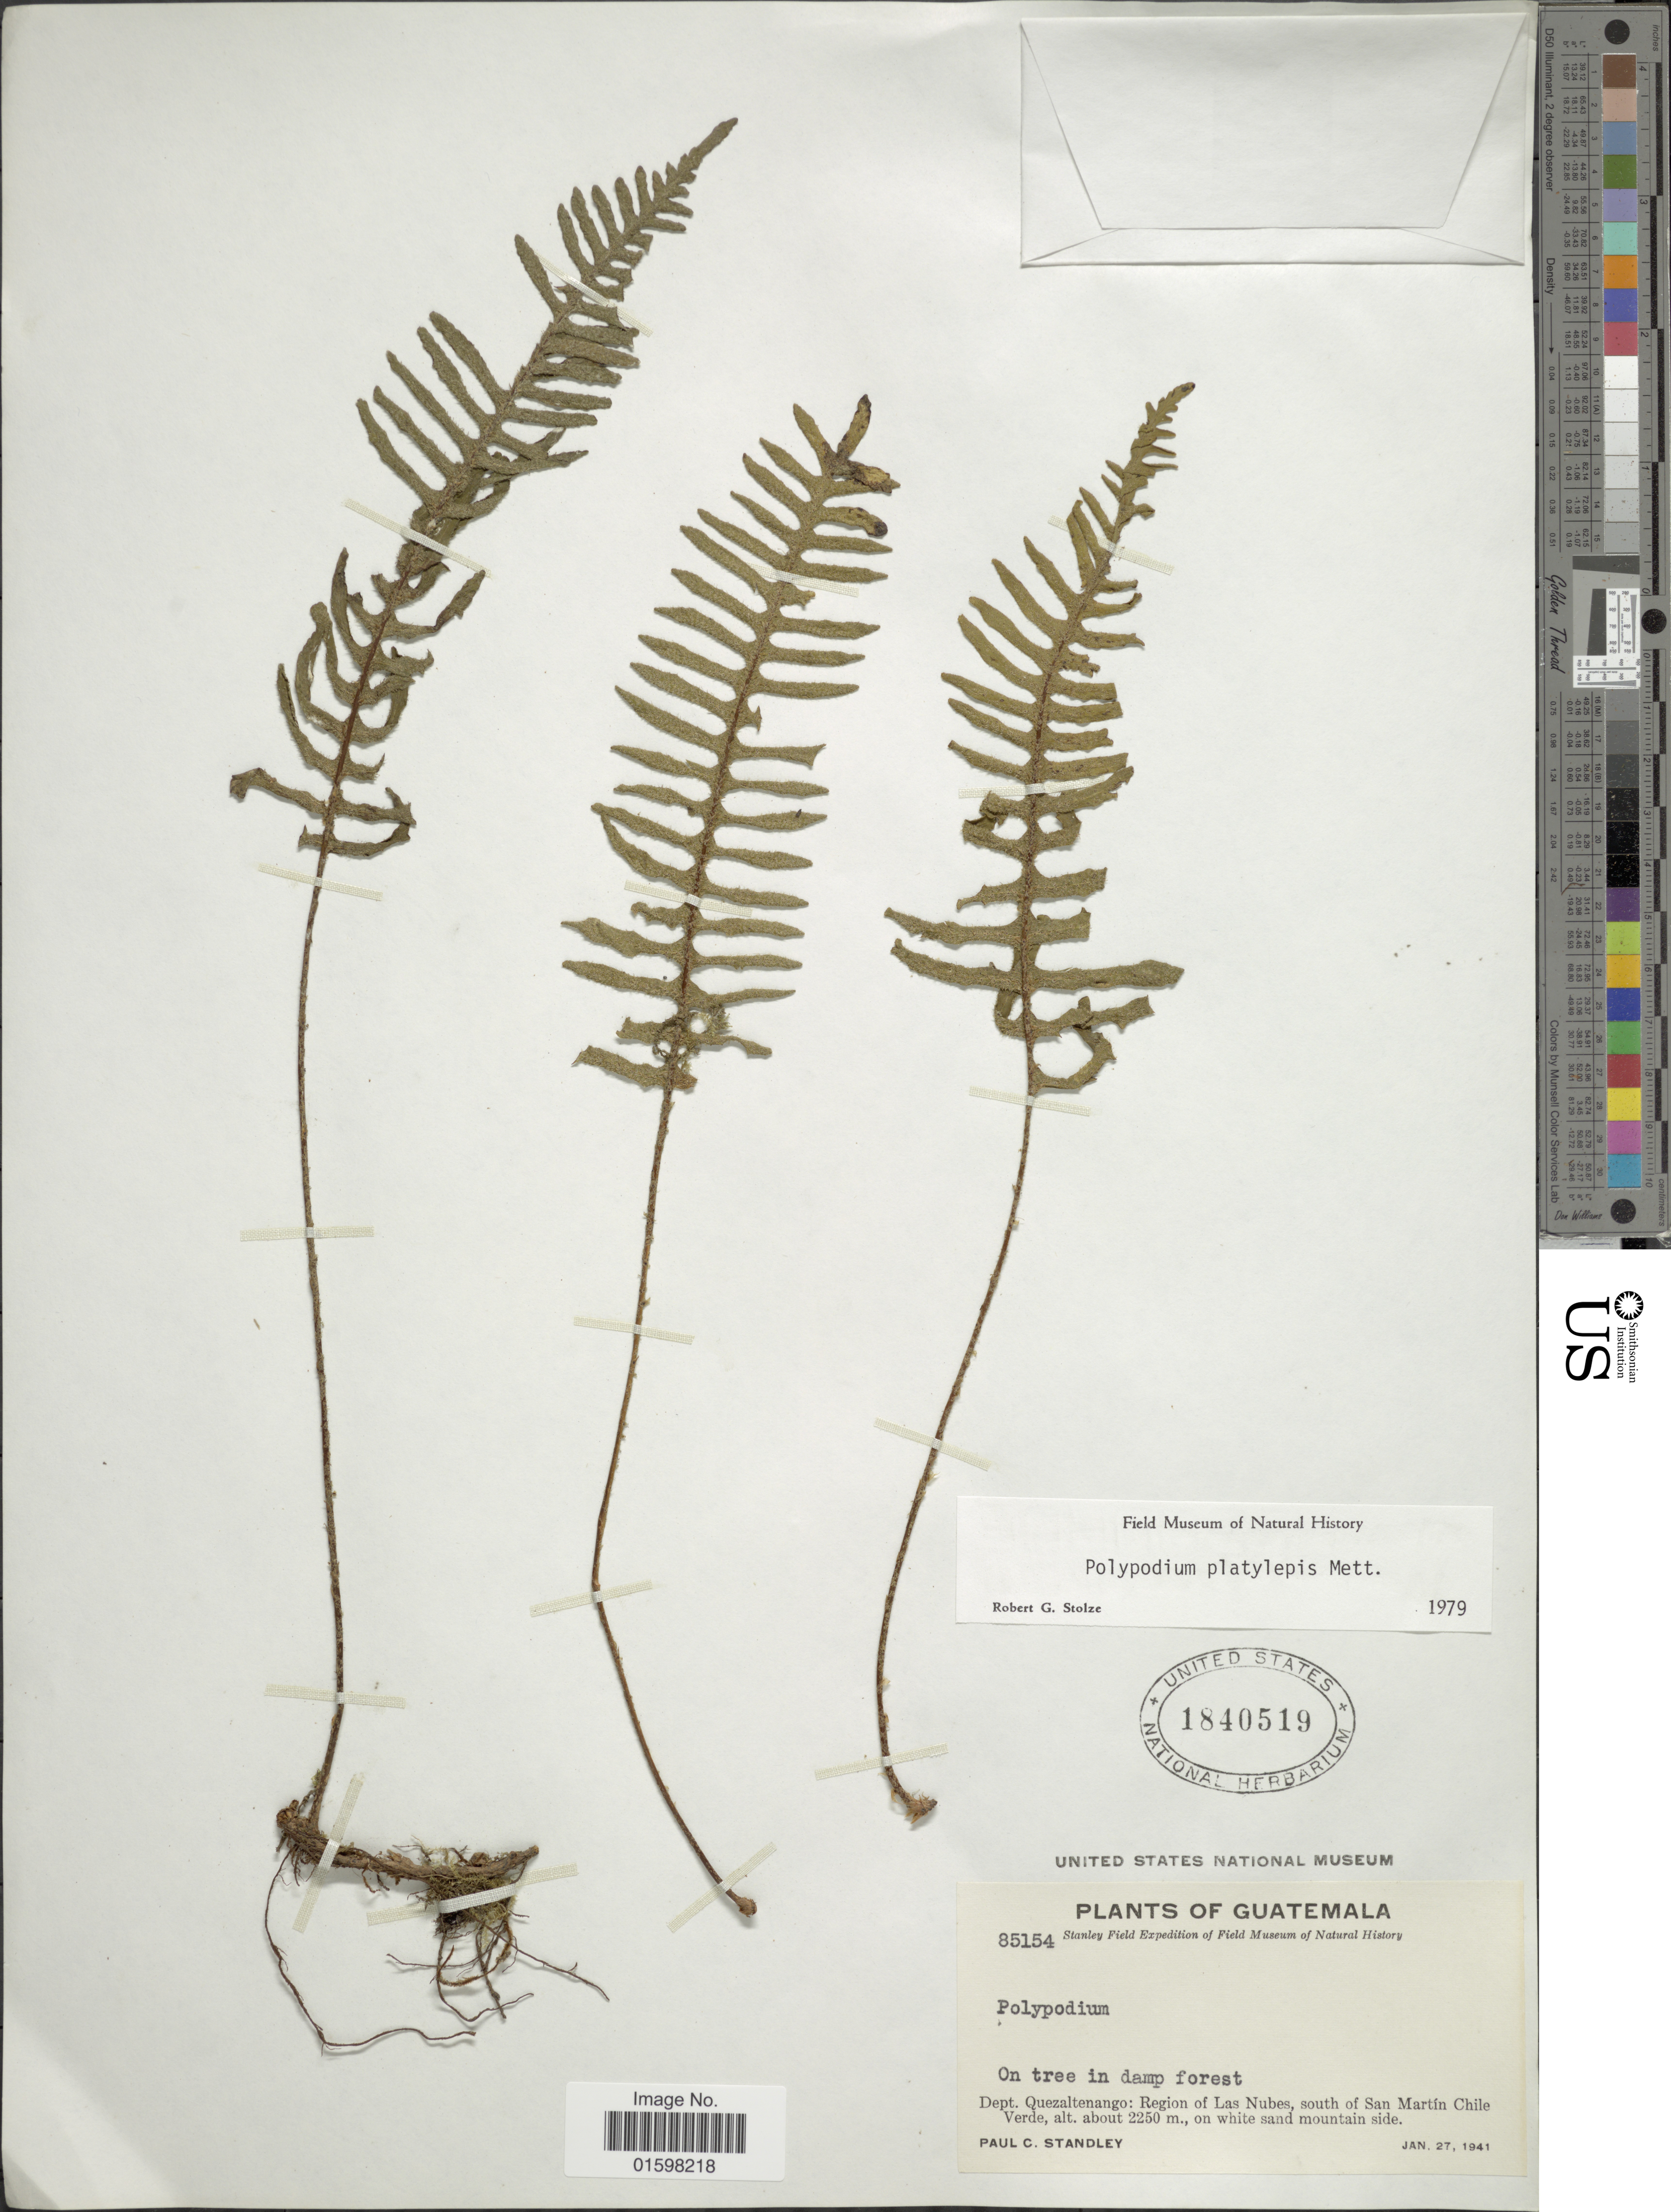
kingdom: Plantae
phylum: Tracheophyta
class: Polypodiopsida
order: Polypodiales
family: Polypodiaceae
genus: Pleopeltis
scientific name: Pleopeltis platylepis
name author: (Mett. ex Kuhn) A.R. Sm. & Tejero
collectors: P. C. Standley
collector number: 85154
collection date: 1941-01-27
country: Guatemala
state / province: Quetzaltenango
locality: Dept. Quezaltenango: Region of Las Nubes, south of San Martin Chile Verde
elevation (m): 2250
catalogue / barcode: US 1840519